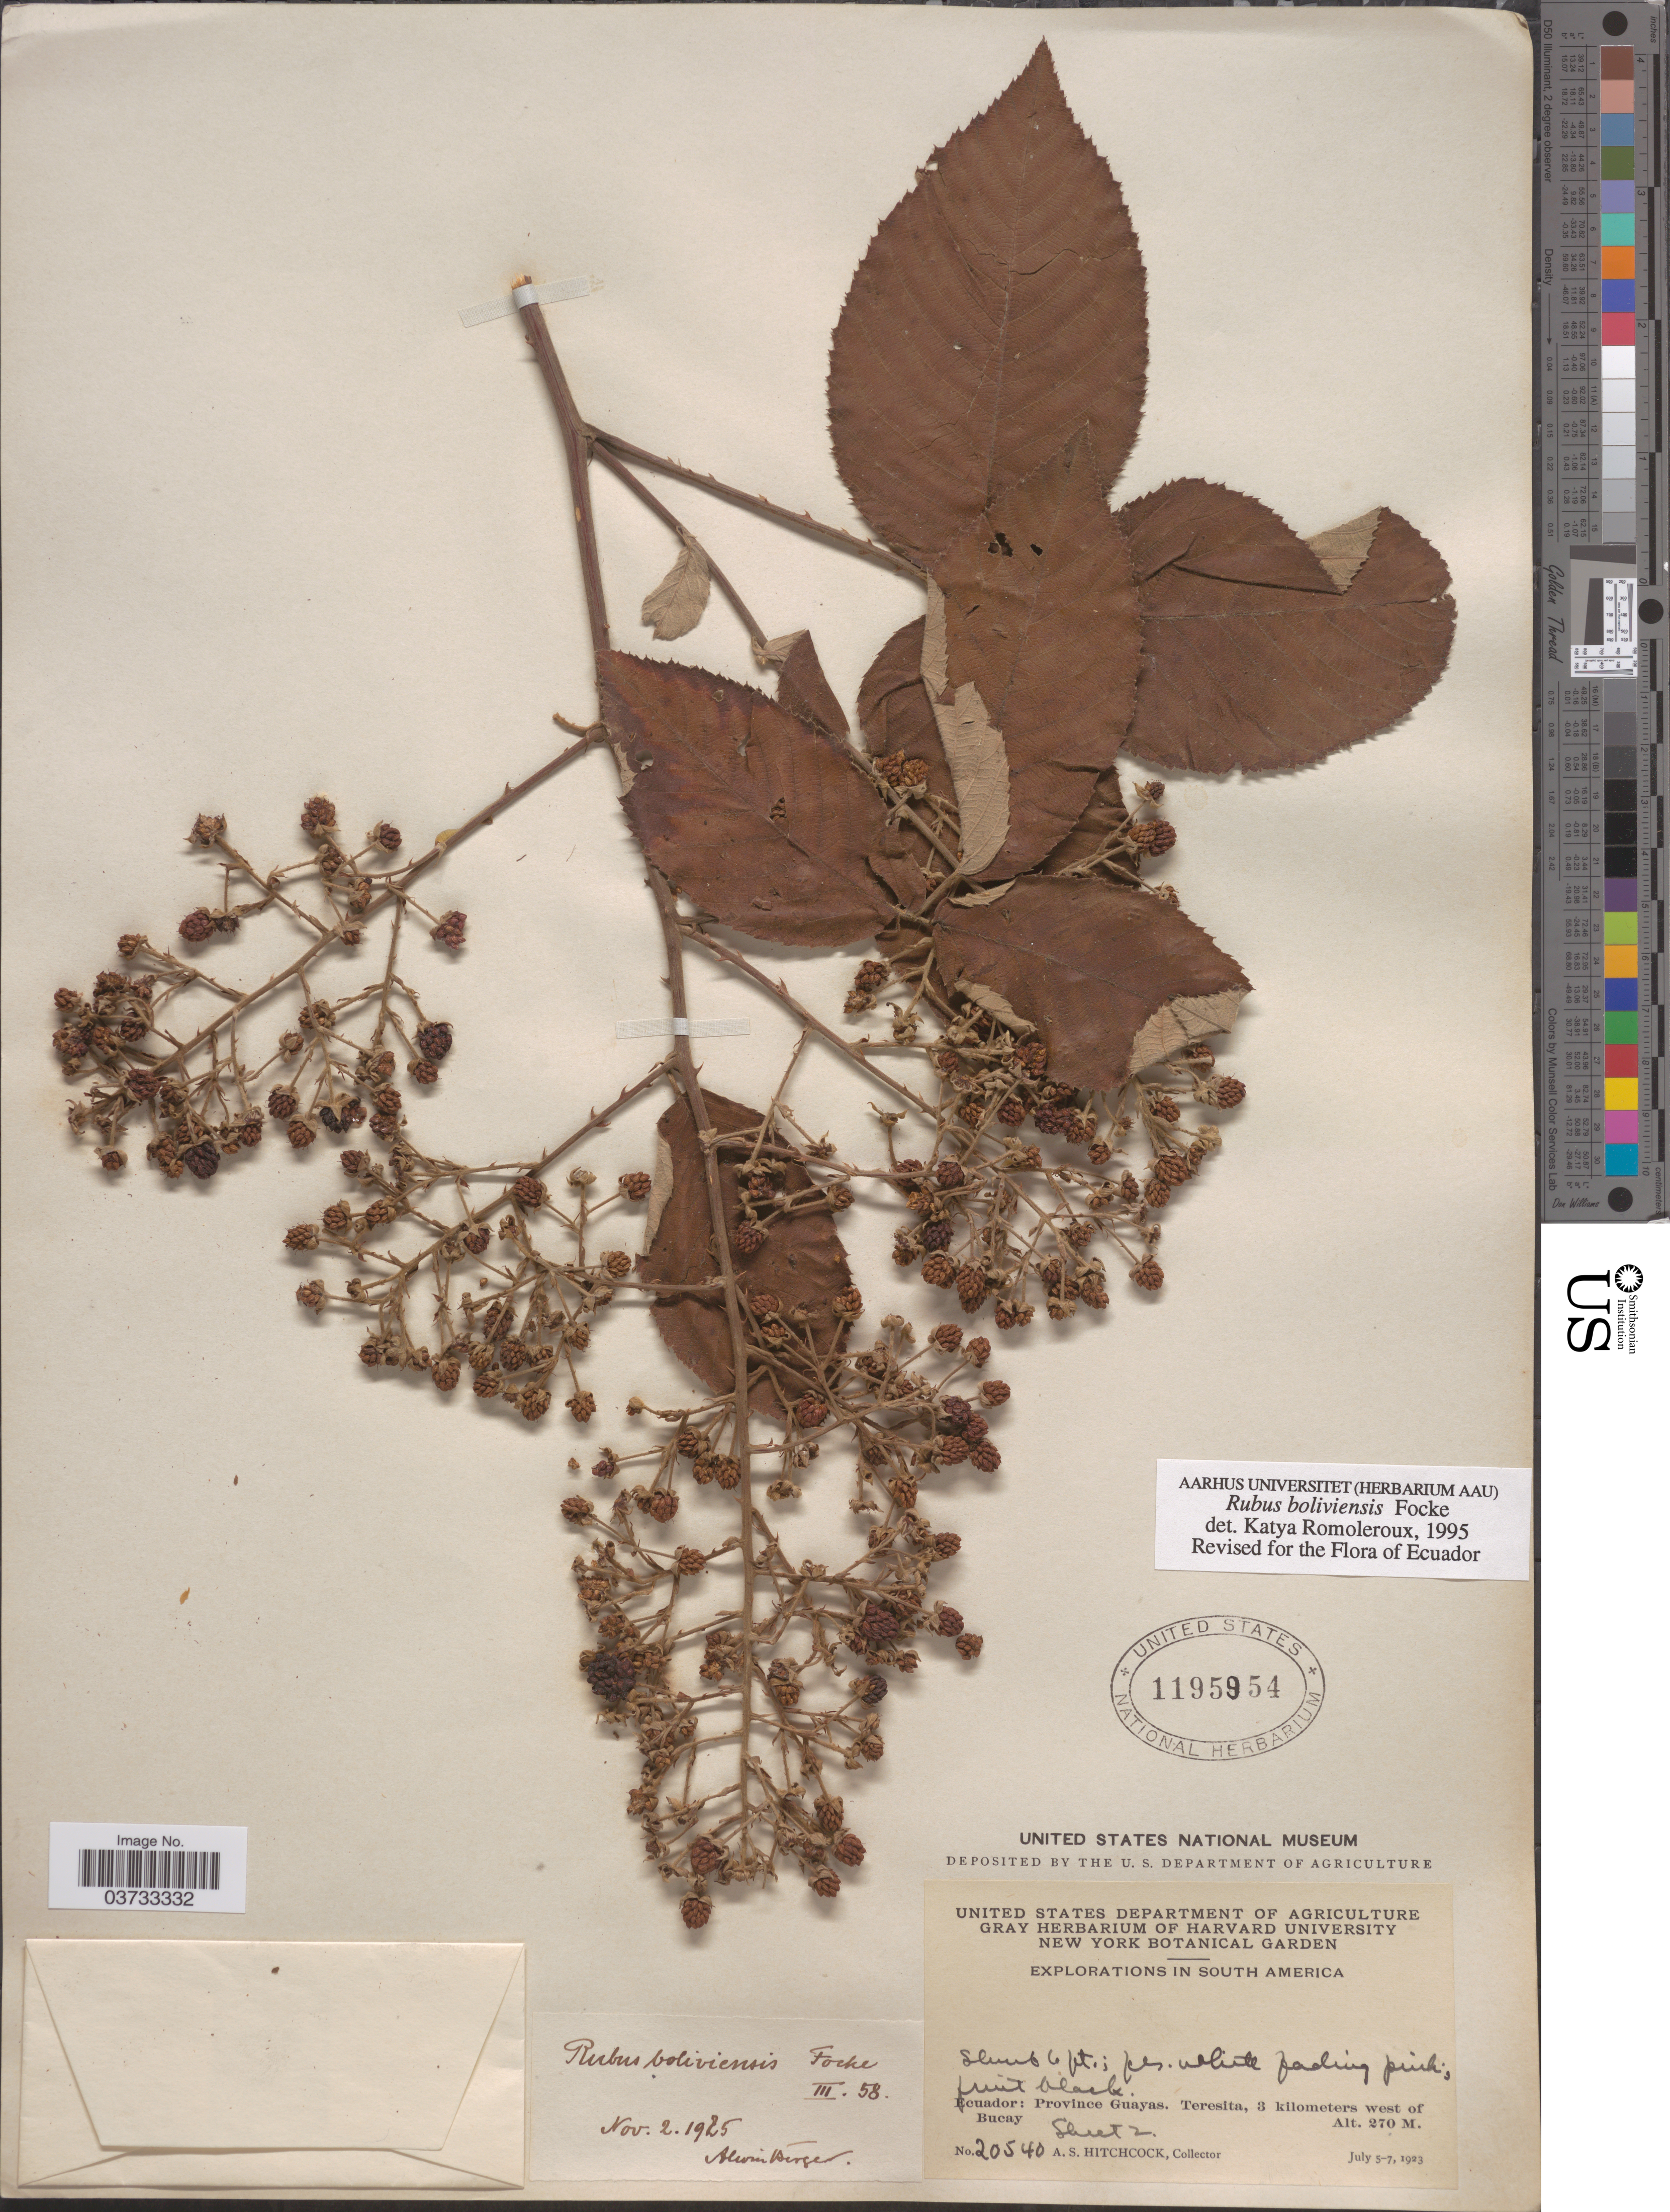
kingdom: Plantae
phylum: Tracheophyta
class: Magnoliopsida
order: Rosales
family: Rosaceae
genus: Rubus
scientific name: Rubus boliviensis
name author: Focke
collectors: A. S. Hitchcock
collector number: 20540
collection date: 1923-07-05/1923-07-07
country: Ecuador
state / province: Guayas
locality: Teresita, 3 kilometers west of Bucay.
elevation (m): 270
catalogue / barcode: US 1195954